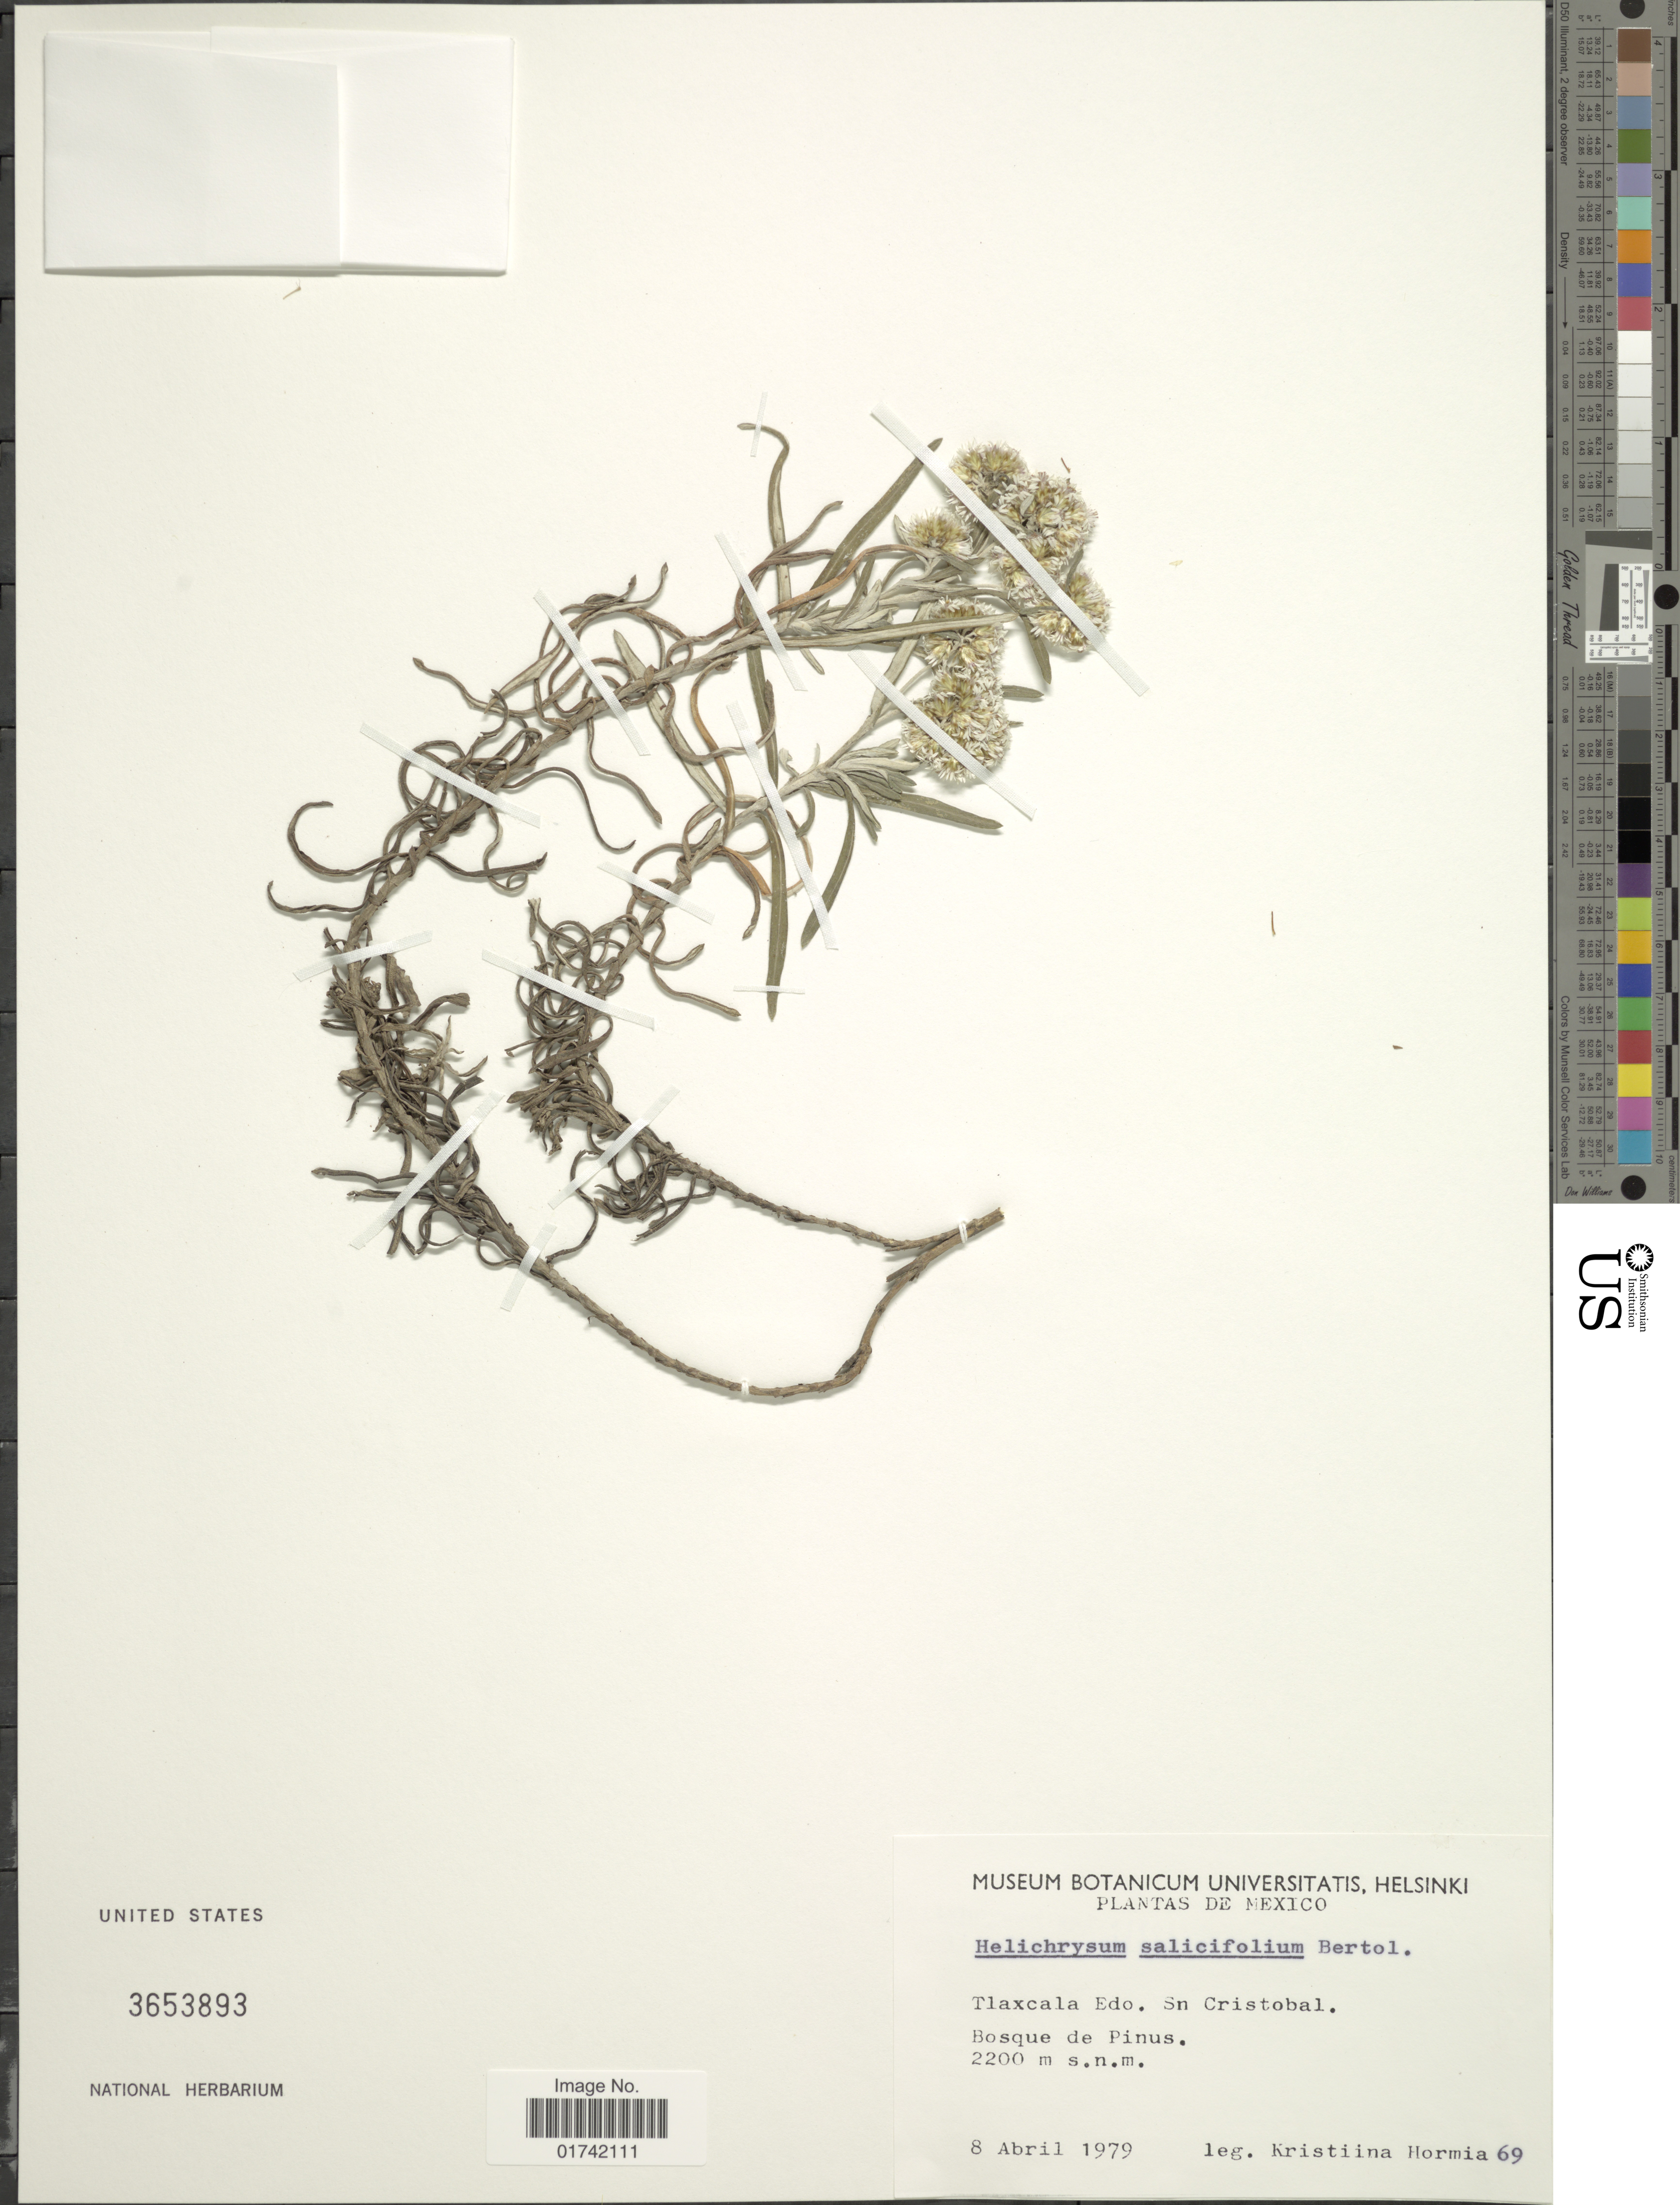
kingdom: Plantae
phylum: Tracheophyta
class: Magnoliopsida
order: Asterales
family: Asteraceae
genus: Helichrysum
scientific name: Helichrysum salicifolium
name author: Bertoloni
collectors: K. Hormia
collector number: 69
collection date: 1979-04-08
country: Mexico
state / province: Tlaxcala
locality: Tlaxcala Edo. Sn Cristobal, bosque de Pinus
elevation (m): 2200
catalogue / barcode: US 3653893